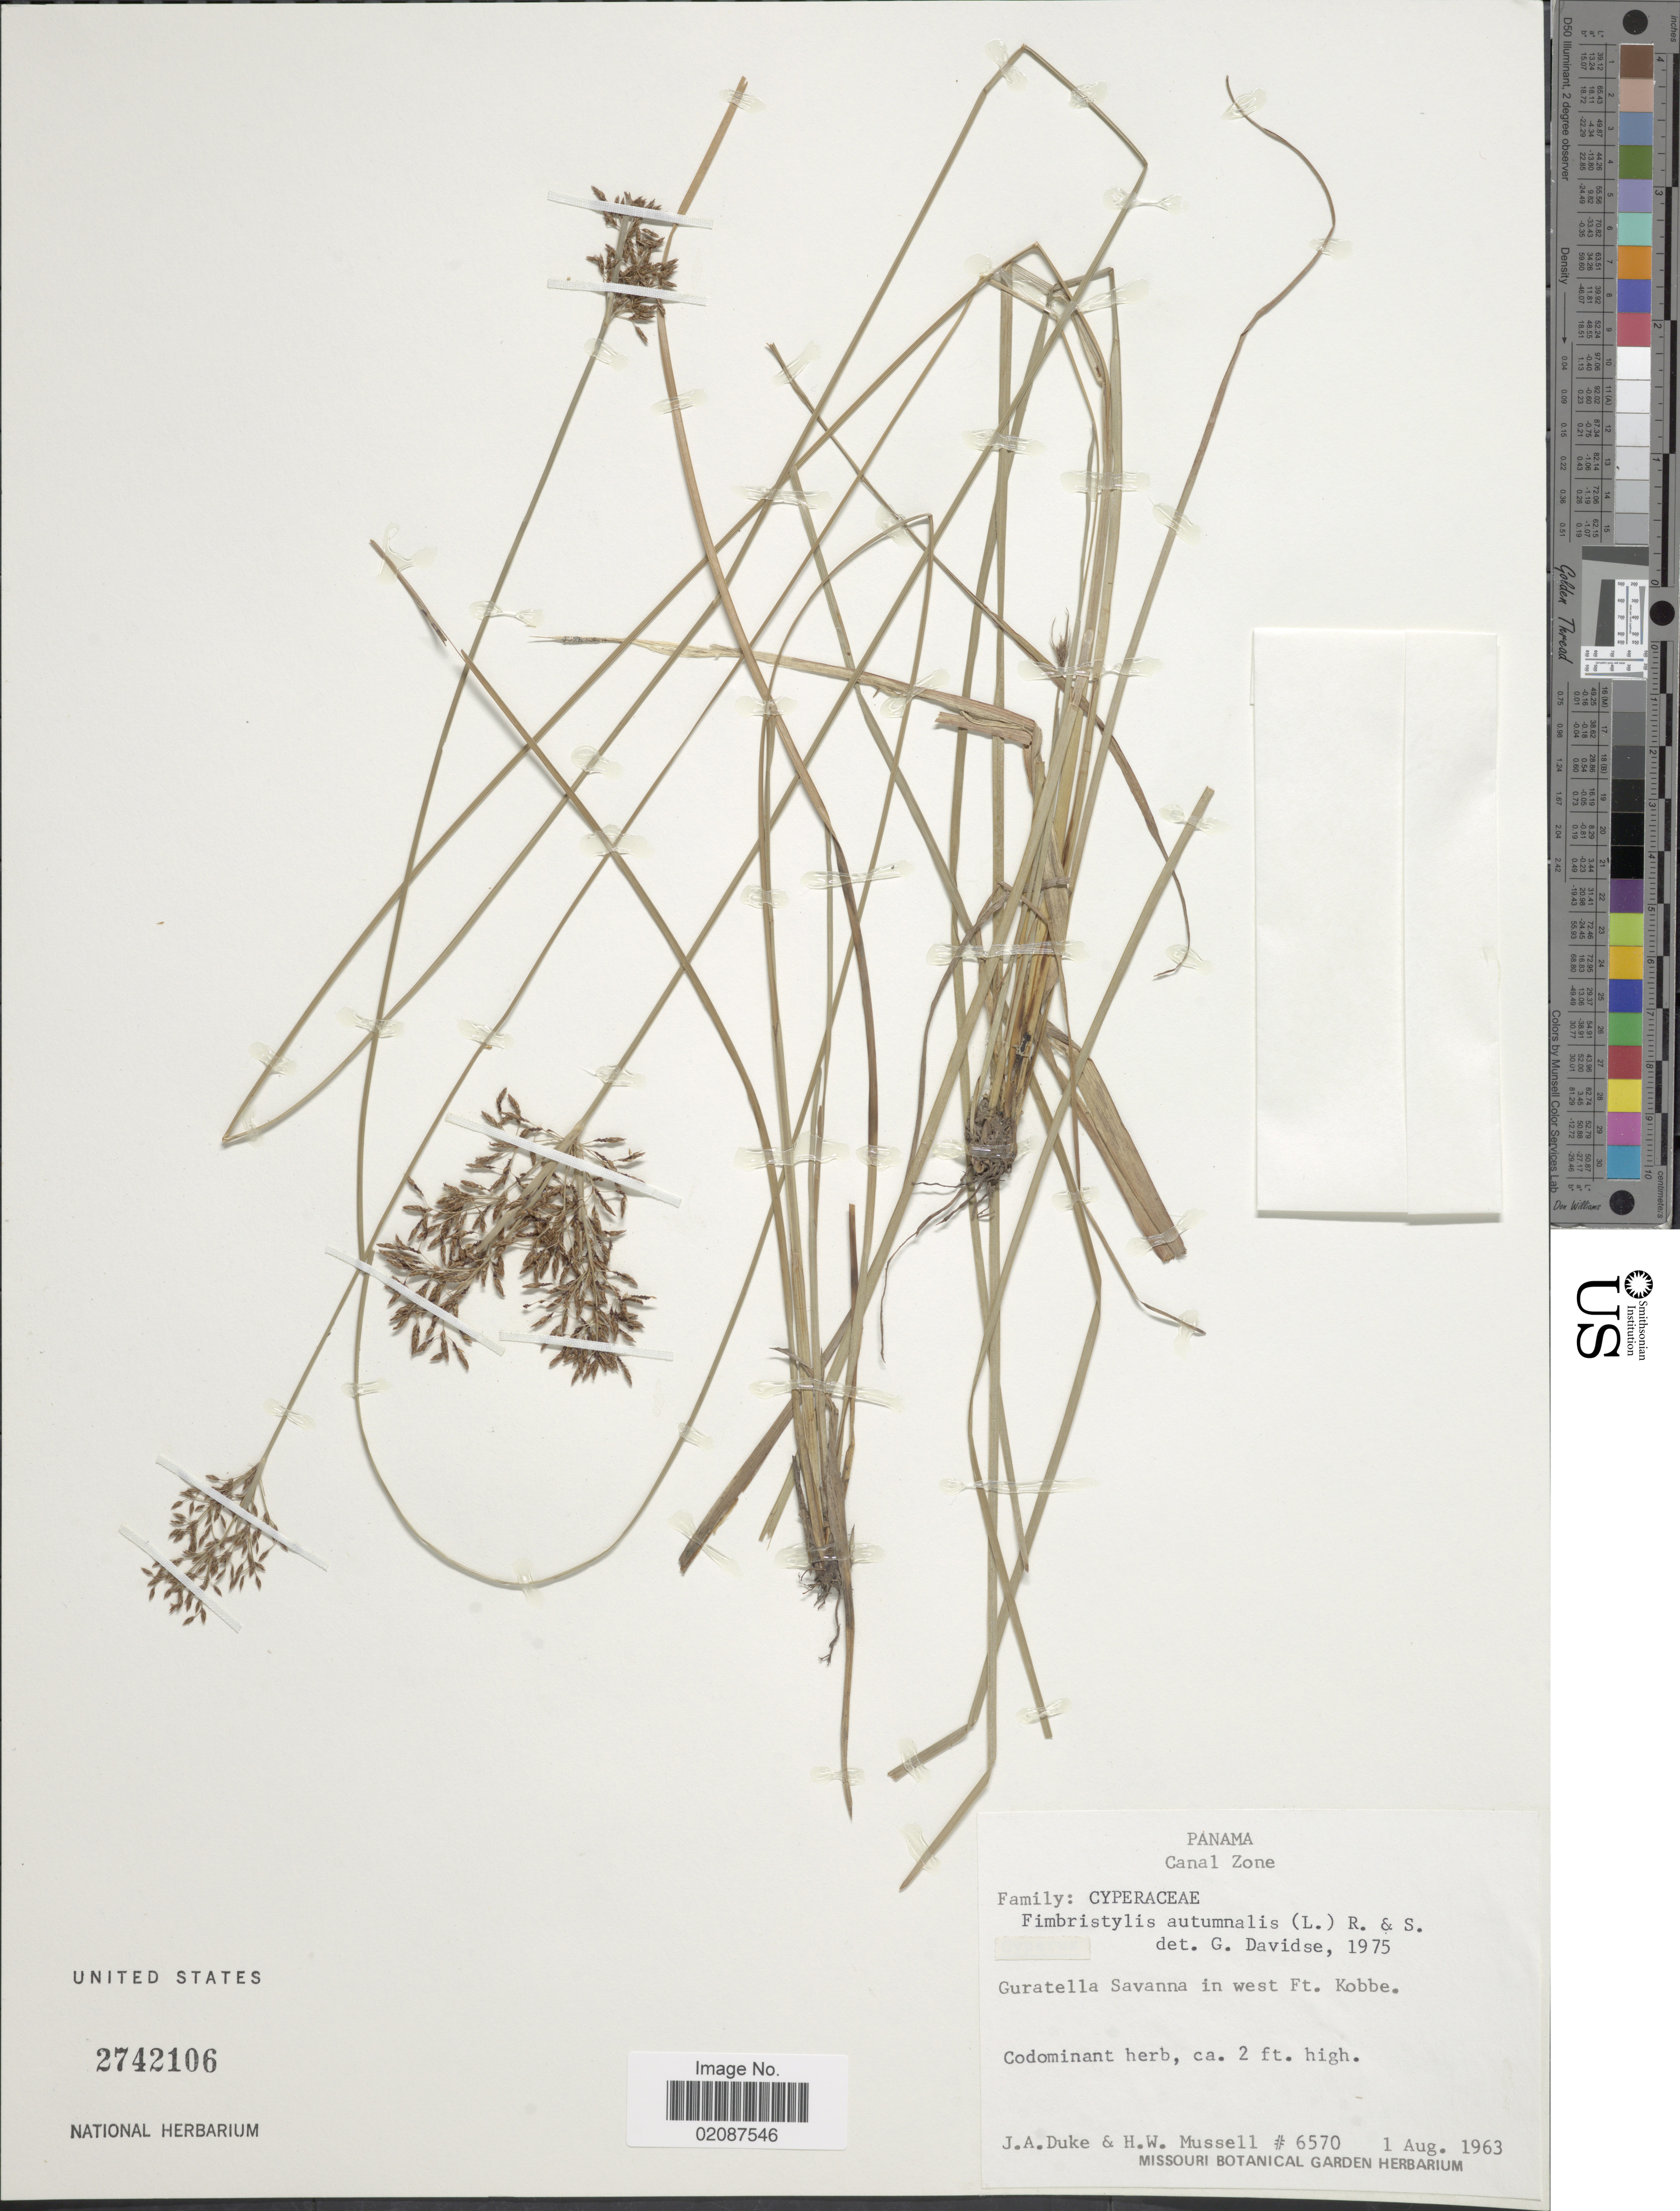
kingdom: Plantae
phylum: Tracheophyta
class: Liliopsida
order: Poales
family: Cyperaceae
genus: Fimbristylis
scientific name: Fimbristylis autumnalis (L.) Roem. & Schult.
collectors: J. A. Duke & H. Mussell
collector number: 6570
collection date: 1963-08-01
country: Panama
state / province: Colón / Panamá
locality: Canal Zone, Guratella Savanna in west Ft. Kobbe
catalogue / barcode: US 2742106